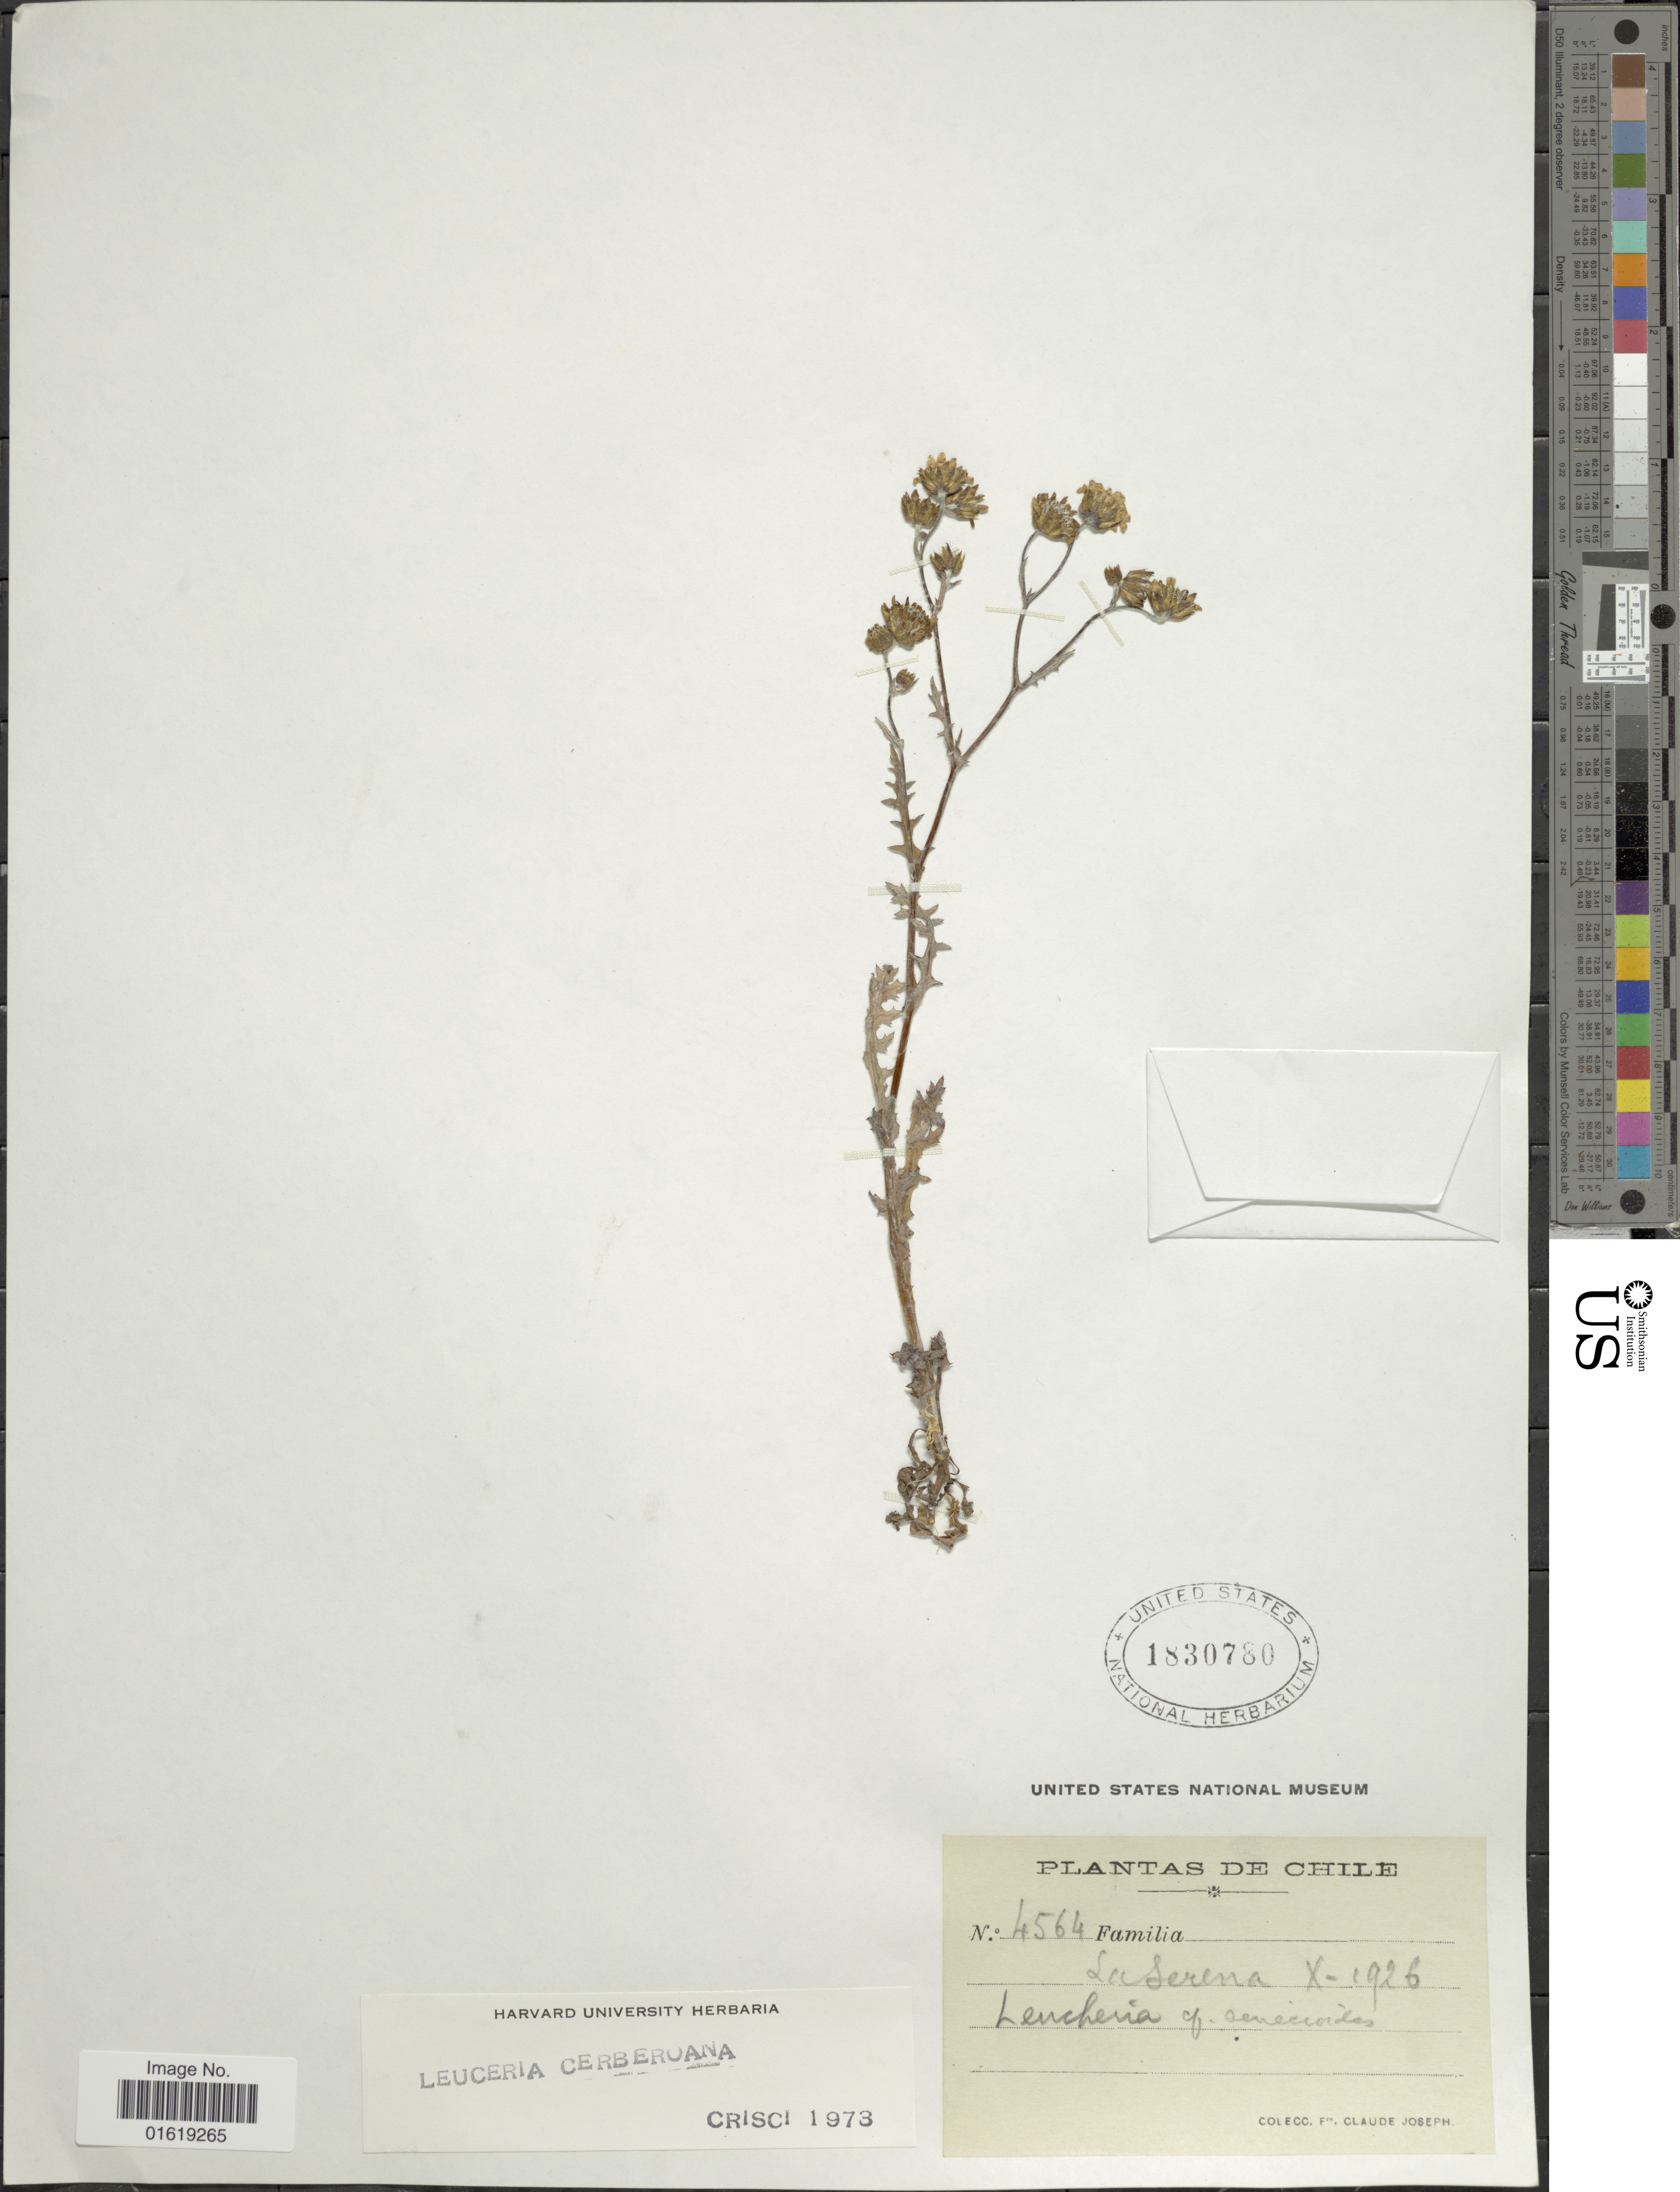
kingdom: Plantae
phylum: Tracheophyta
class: Magnoliopsida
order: Asterales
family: Asteraceae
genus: Leucheria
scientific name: Leucheria cerberoana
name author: J. Rémy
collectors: Bro. Claude-Joseph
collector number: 4564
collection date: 1926-10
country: Chile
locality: La Serena.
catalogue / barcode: US 1830780